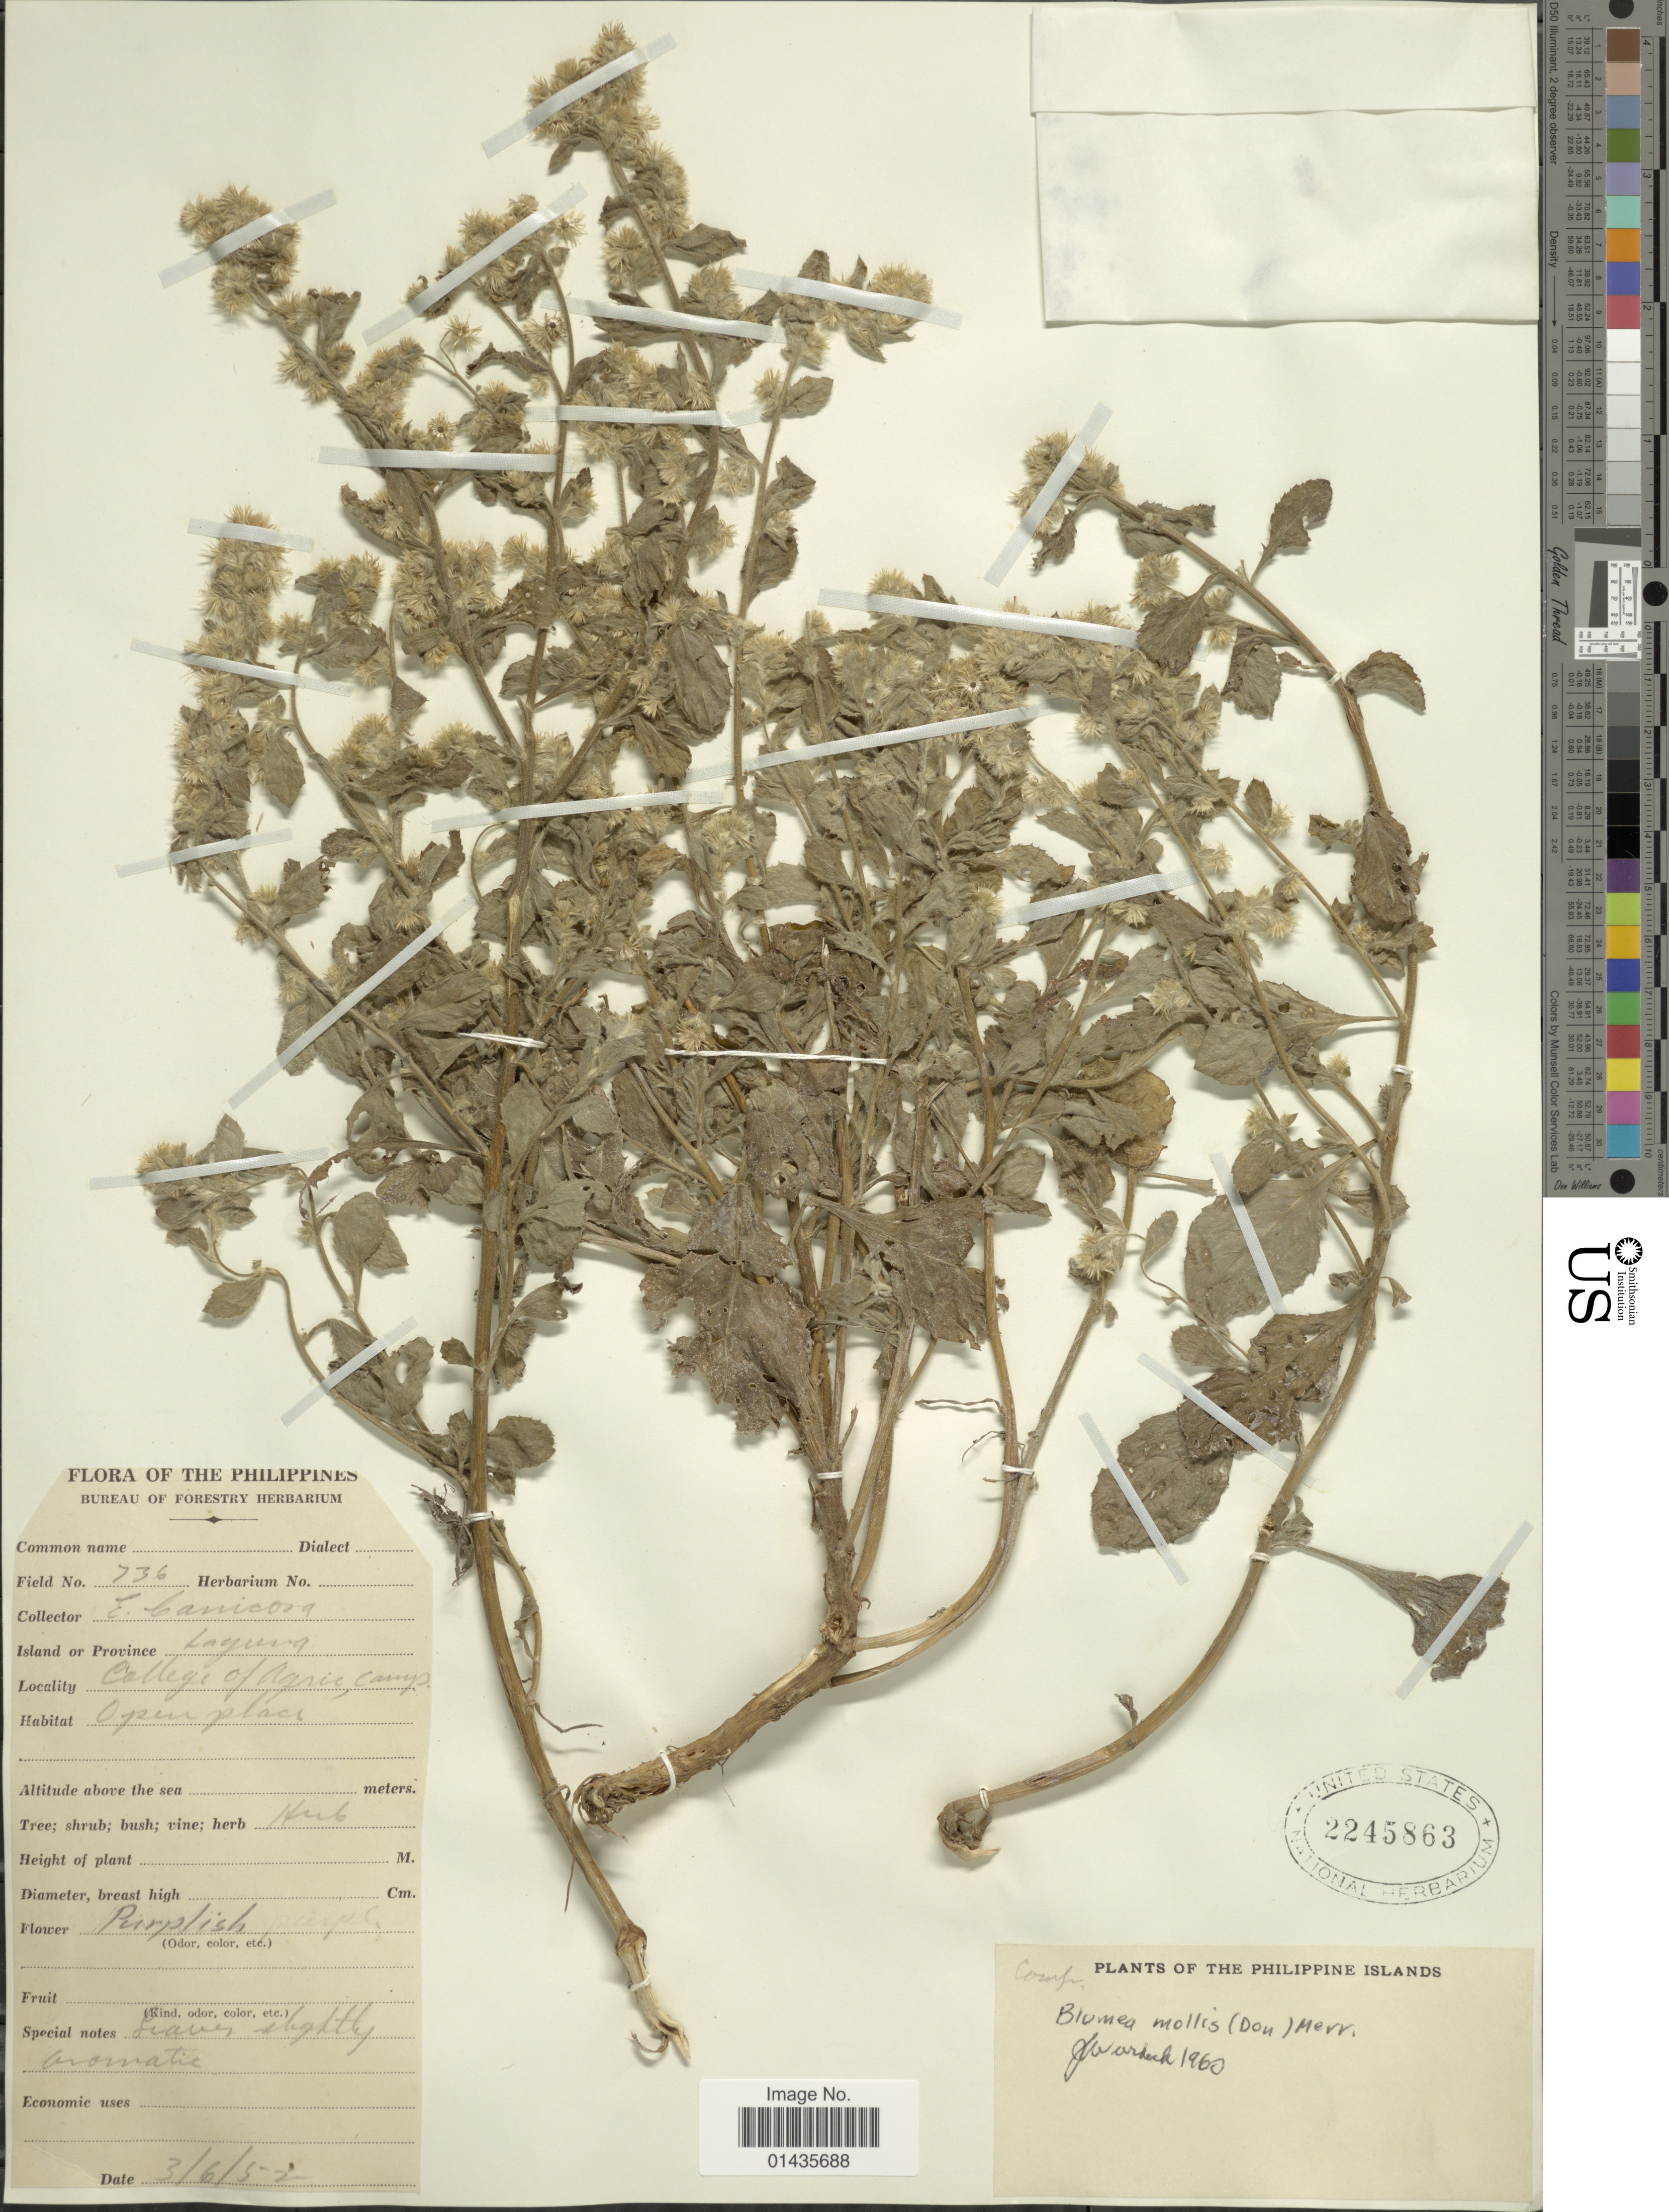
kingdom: Plantae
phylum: Tracheophyta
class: Magnoliopsida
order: Asterales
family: Asteraceae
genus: Blumea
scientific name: Blumea mollis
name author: (D. Don) Merr.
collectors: E. Canicosa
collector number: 736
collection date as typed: Transcribed d/m/y: 3/5/52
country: Philippines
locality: Philippine Islands, Laguna , College of Agric.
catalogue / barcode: US 2245863